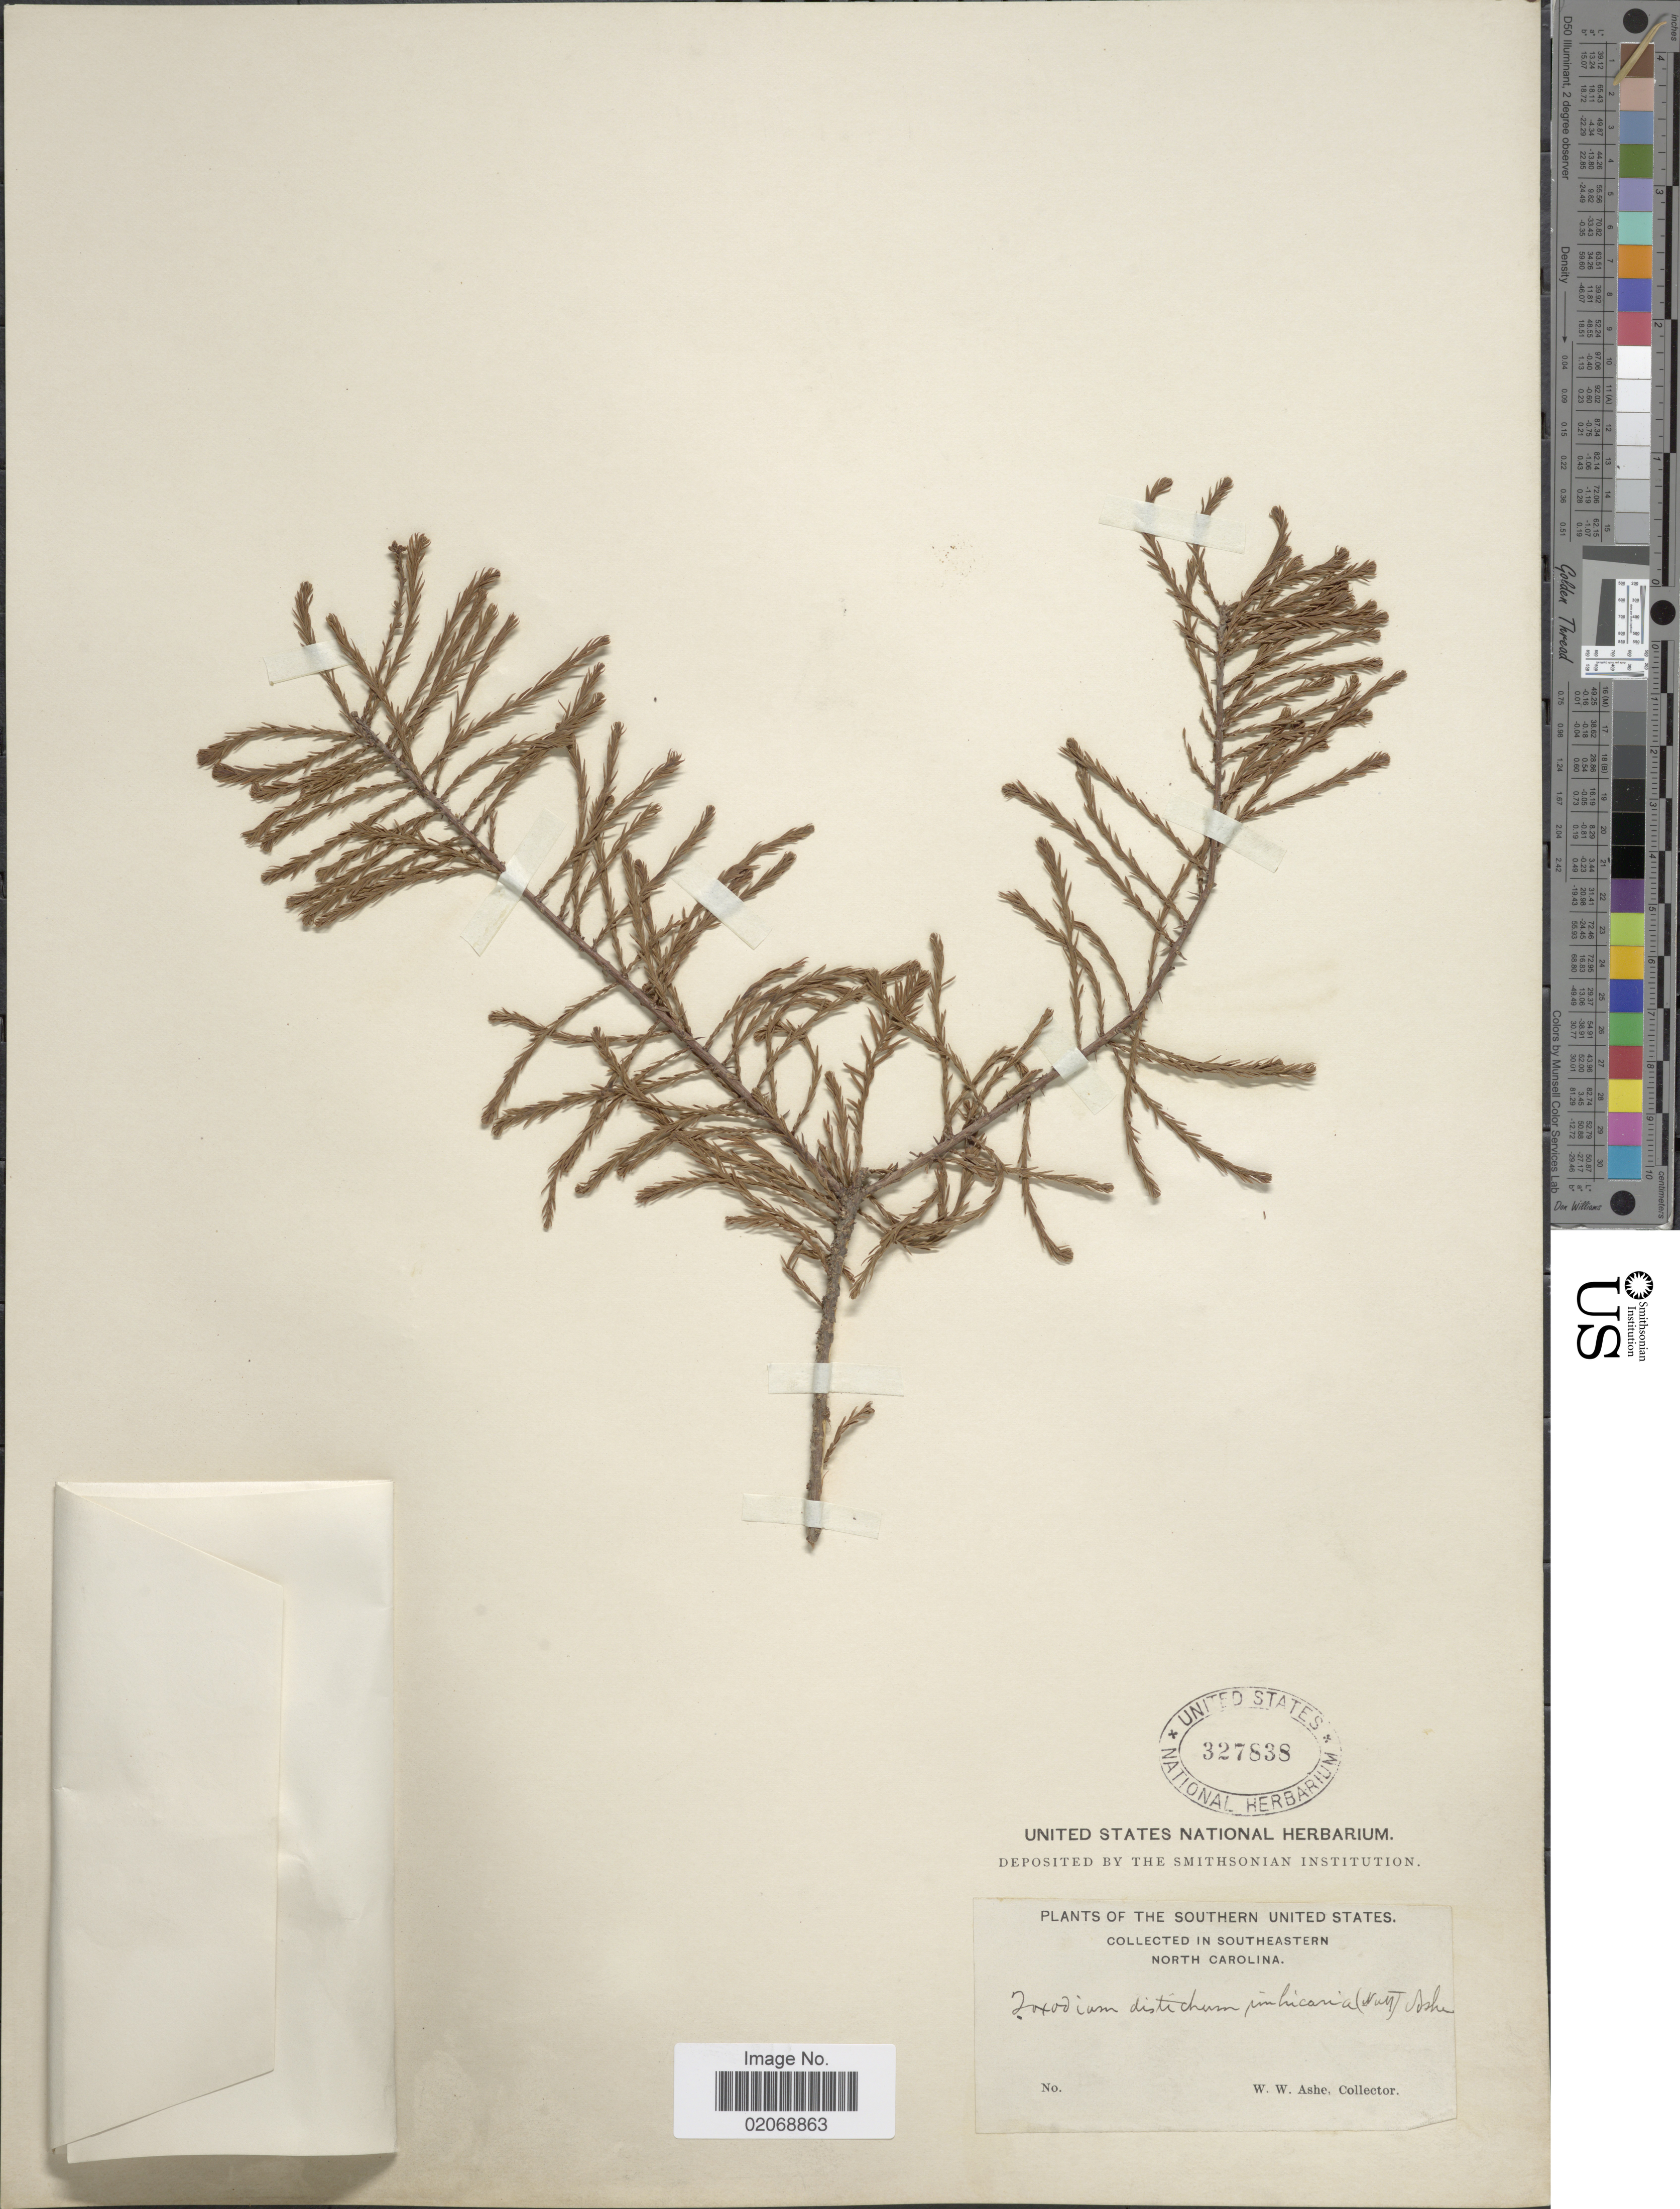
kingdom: Plantae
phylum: Tracheophyta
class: Pinopsida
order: Pinales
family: Cupressaceae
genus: Taxodium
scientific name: Taxodium ascendens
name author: Brongn.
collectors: W. W. Ashe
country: United States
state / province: North Carolina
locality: Southeastern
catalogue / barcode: US 327838